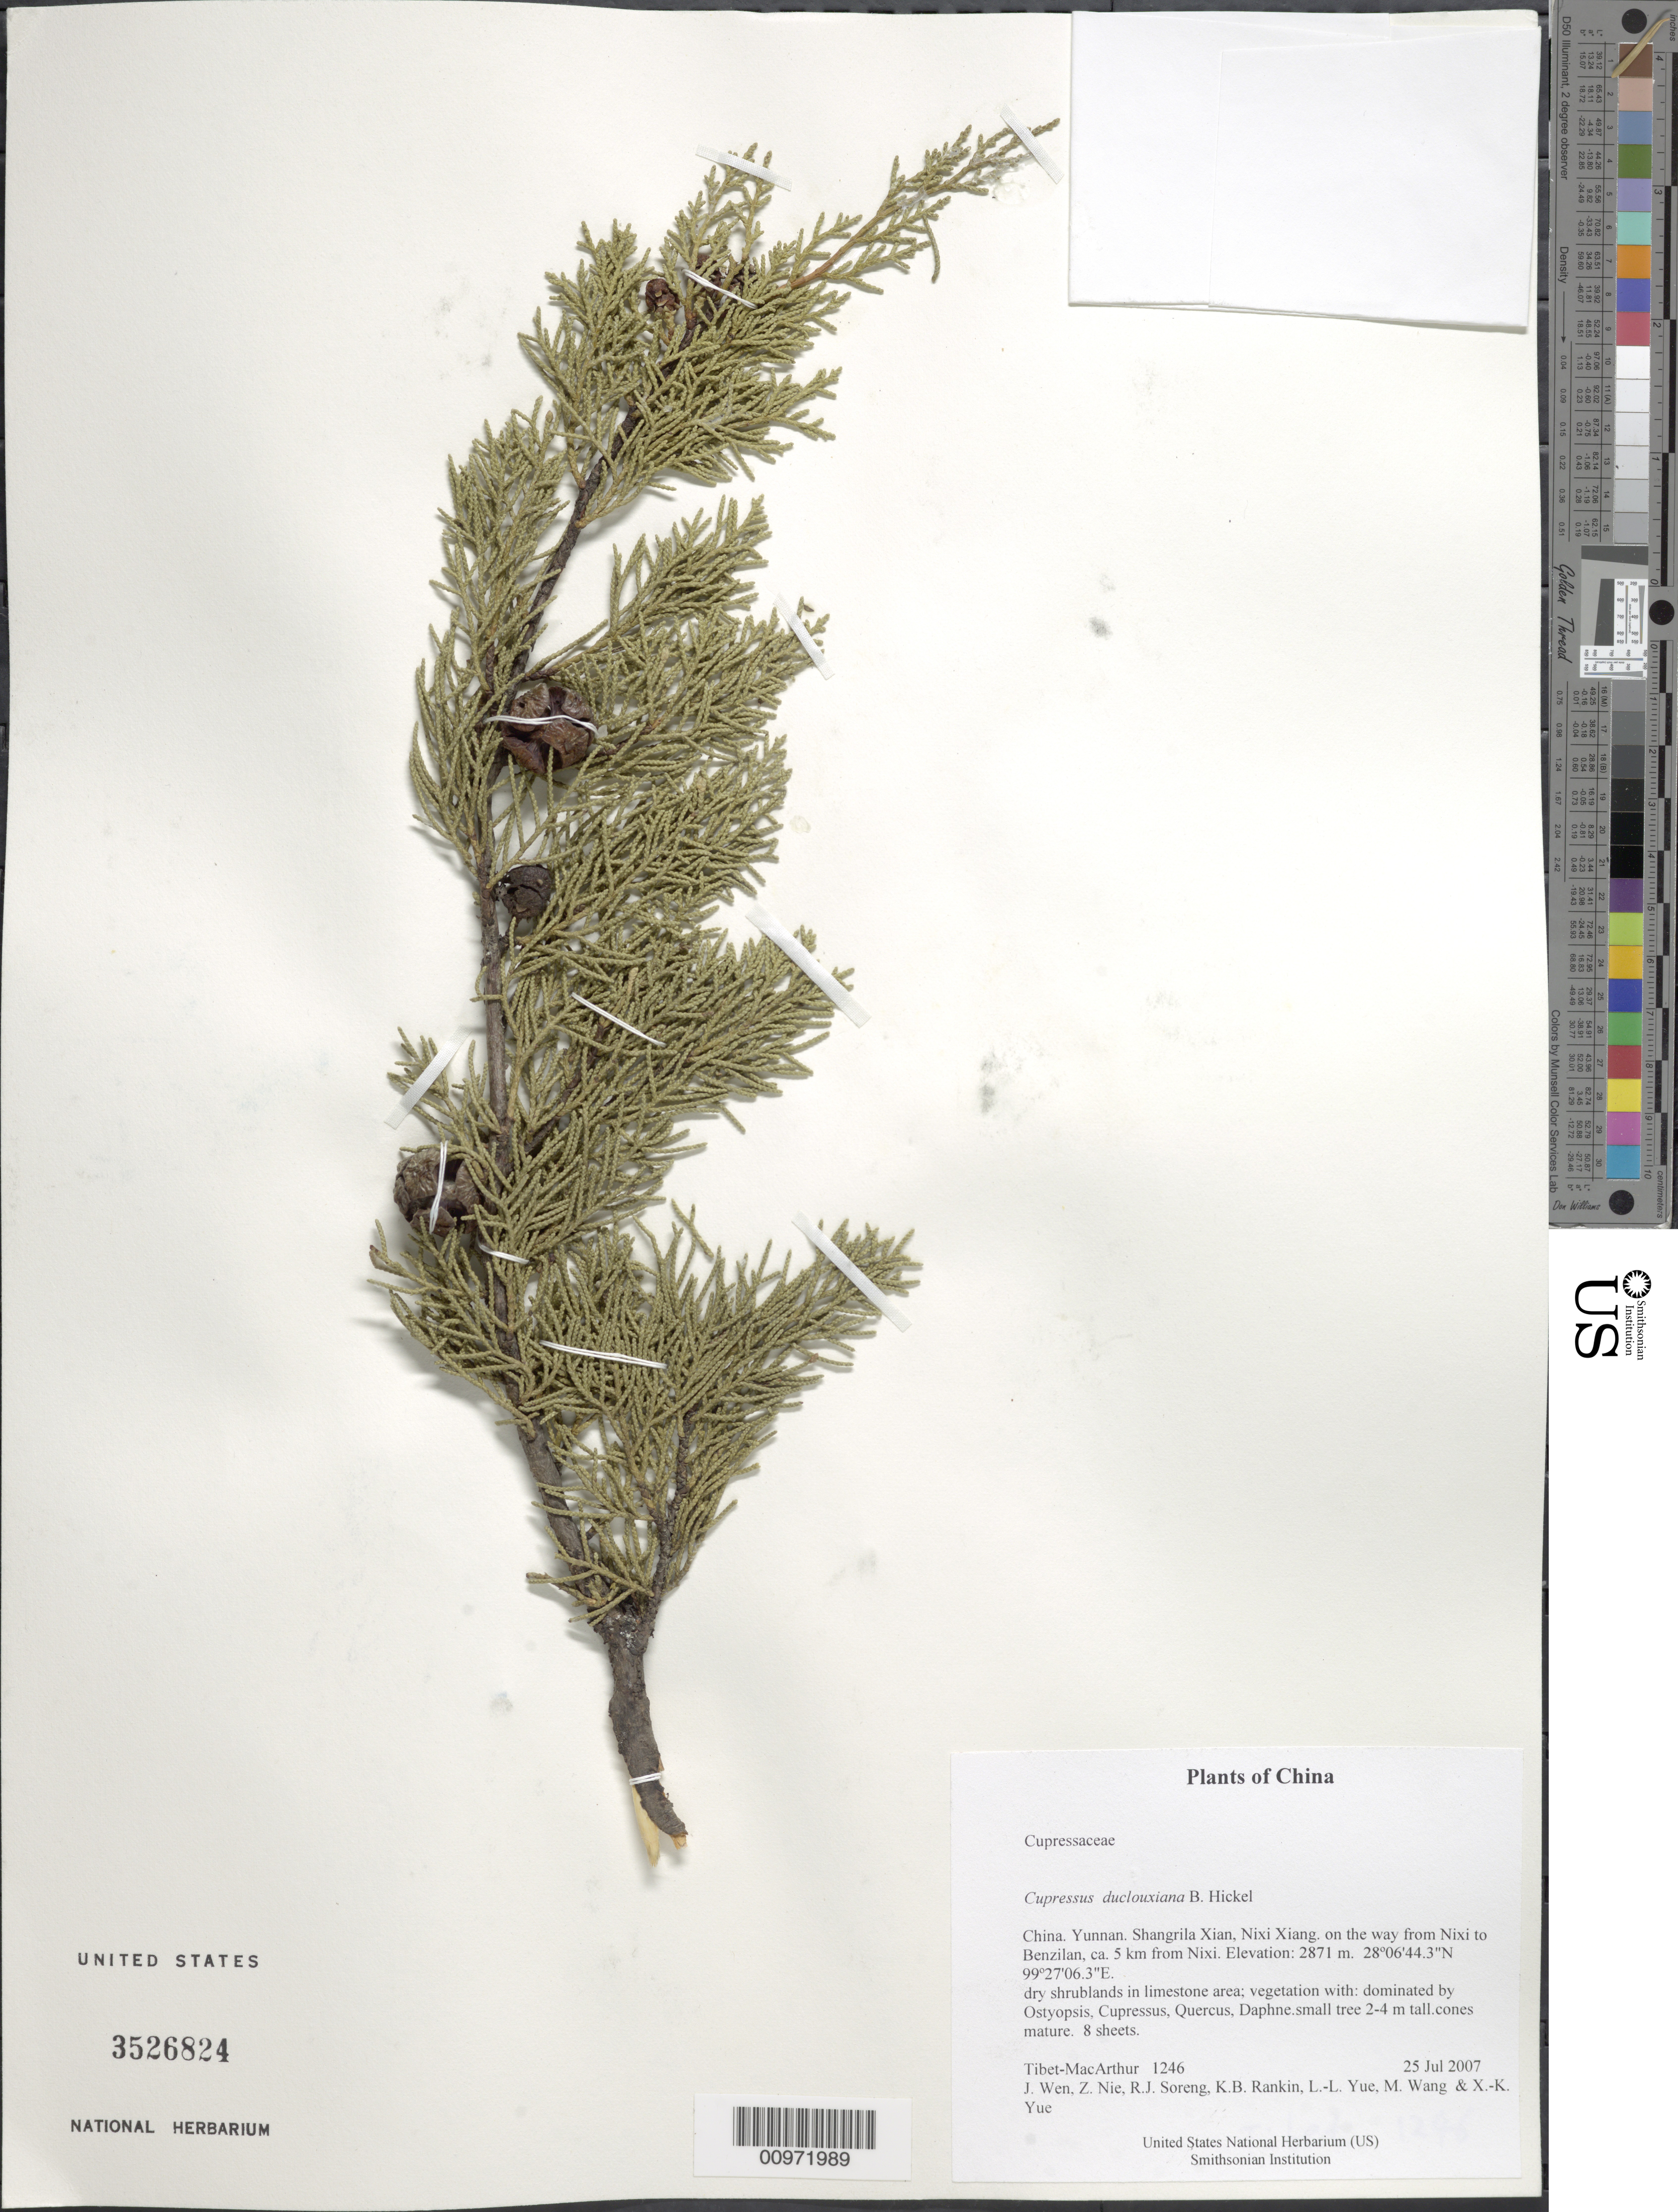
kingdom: Plantae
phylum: Tracheophyta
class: Pinopsida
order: Pinales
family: Cupressaceae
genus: Cupressus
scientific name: Cupressus duclouxiana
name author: Hickel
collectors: Tibet-MacArthur, J. Wen, Z. Nie, R. J. Soreng, K. Rankin, L. Yue, M. Wang & X. Yue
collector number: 1246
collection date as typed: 25 Jul 2007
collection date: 2007-07-25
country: China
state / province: Yunnan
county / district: Shangrila Xian, Nixi Xiang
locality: on the way from Nixi to Benzilan, ca. 5 km from Nixi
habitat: dry shrublands in limestone area; vegetation with: dominated by Ostyopsis, Cupressus, Quercus, Daphne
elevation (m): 2871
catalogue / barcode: US 3526824